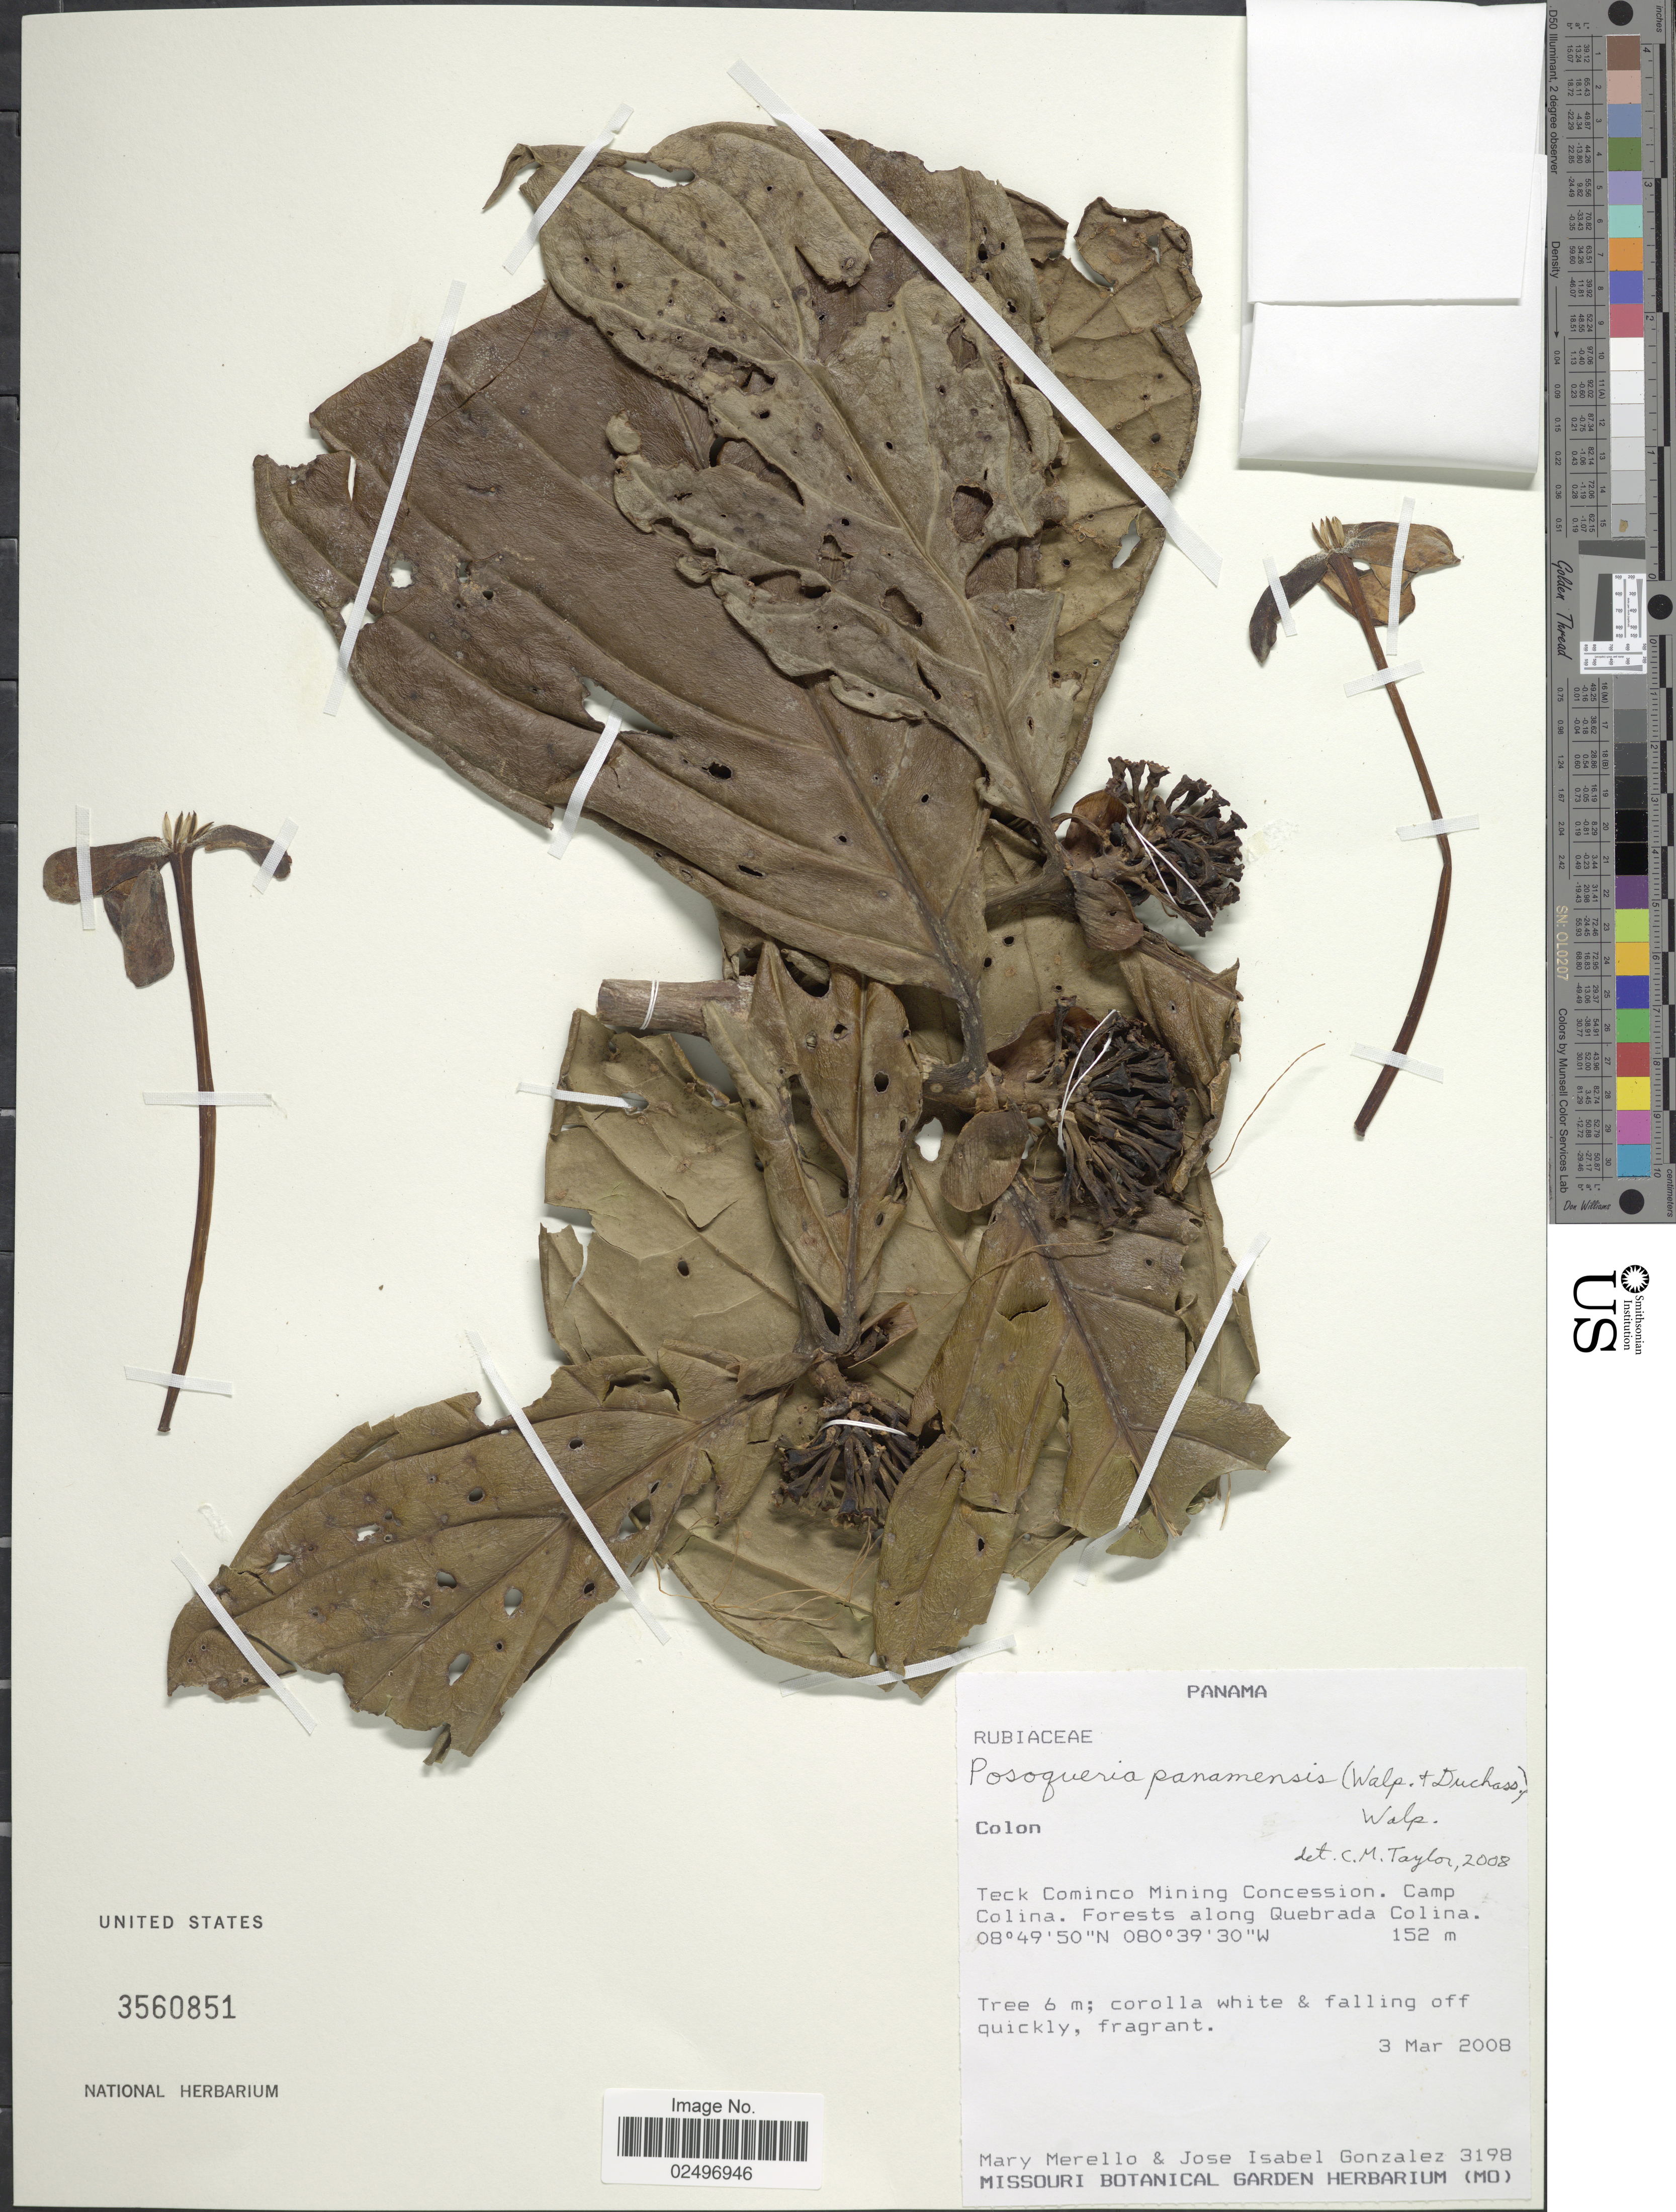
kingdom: Plantae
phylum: Tracheophyta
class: Magnoliopsida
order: Gentianales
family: Rubiaceae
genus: Posoqueria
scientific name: Posoqueria panamensis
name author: (Walp. & Duchass.) Walp.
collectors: M. Merello & J. Isabel Gonzalez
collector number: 3198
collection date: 2008-03-03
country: Ecuador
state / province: Colón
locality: Colon, Teck Cominco Mining Concession. Camp Colina. Forest along Quebrada Colina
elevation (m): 152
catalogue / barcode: US 3560851